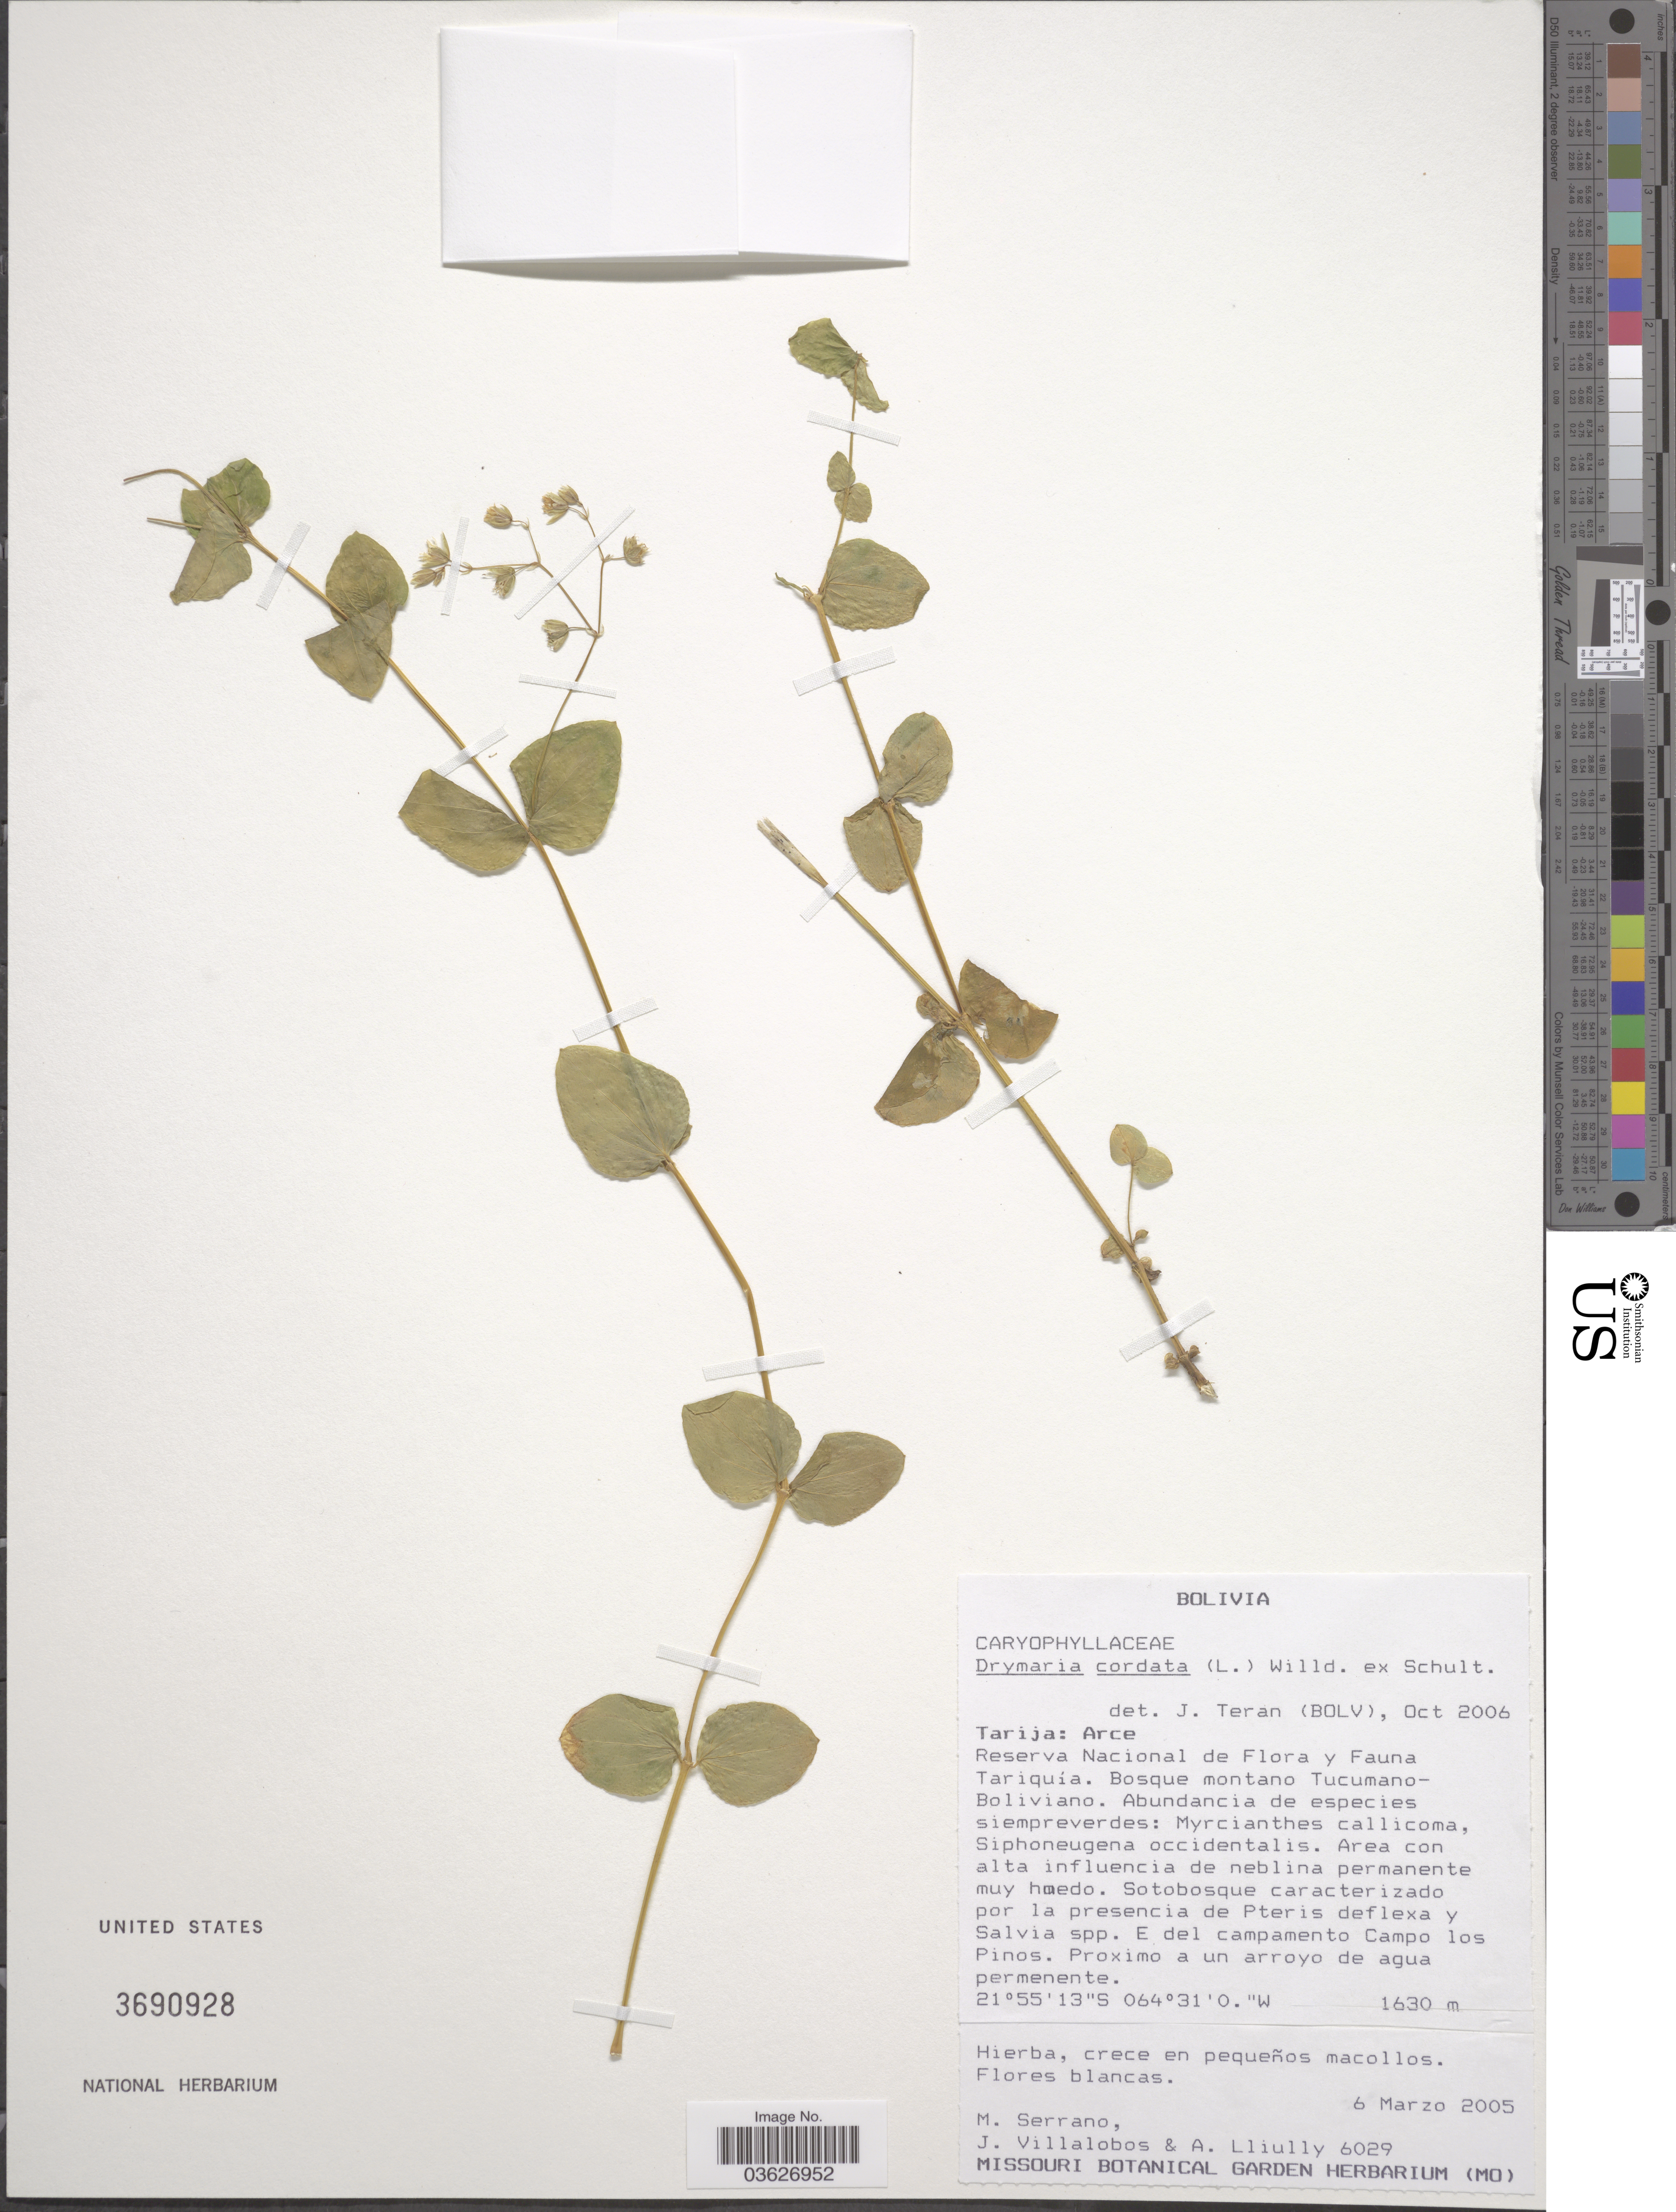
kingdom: Plantae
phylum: Tracheophyta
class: Magnoliopsida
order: Caryophyllales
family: Caryophyllaceae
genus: Drymaria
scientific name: Drymaria cordata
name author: (L.) Willd. ex Schult.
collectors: M. Serrano, J. Villalobos & A. Lliully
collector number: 6029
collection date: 2005-03-06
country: Bolivia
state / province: Tarija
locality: Arce. Reserva Nacional de Flora y Fauna Tariquía. E del campamento Campo los Pinos. Proximo a un arroyo de agua permenente.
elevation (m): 1630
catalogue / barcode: US 3690928